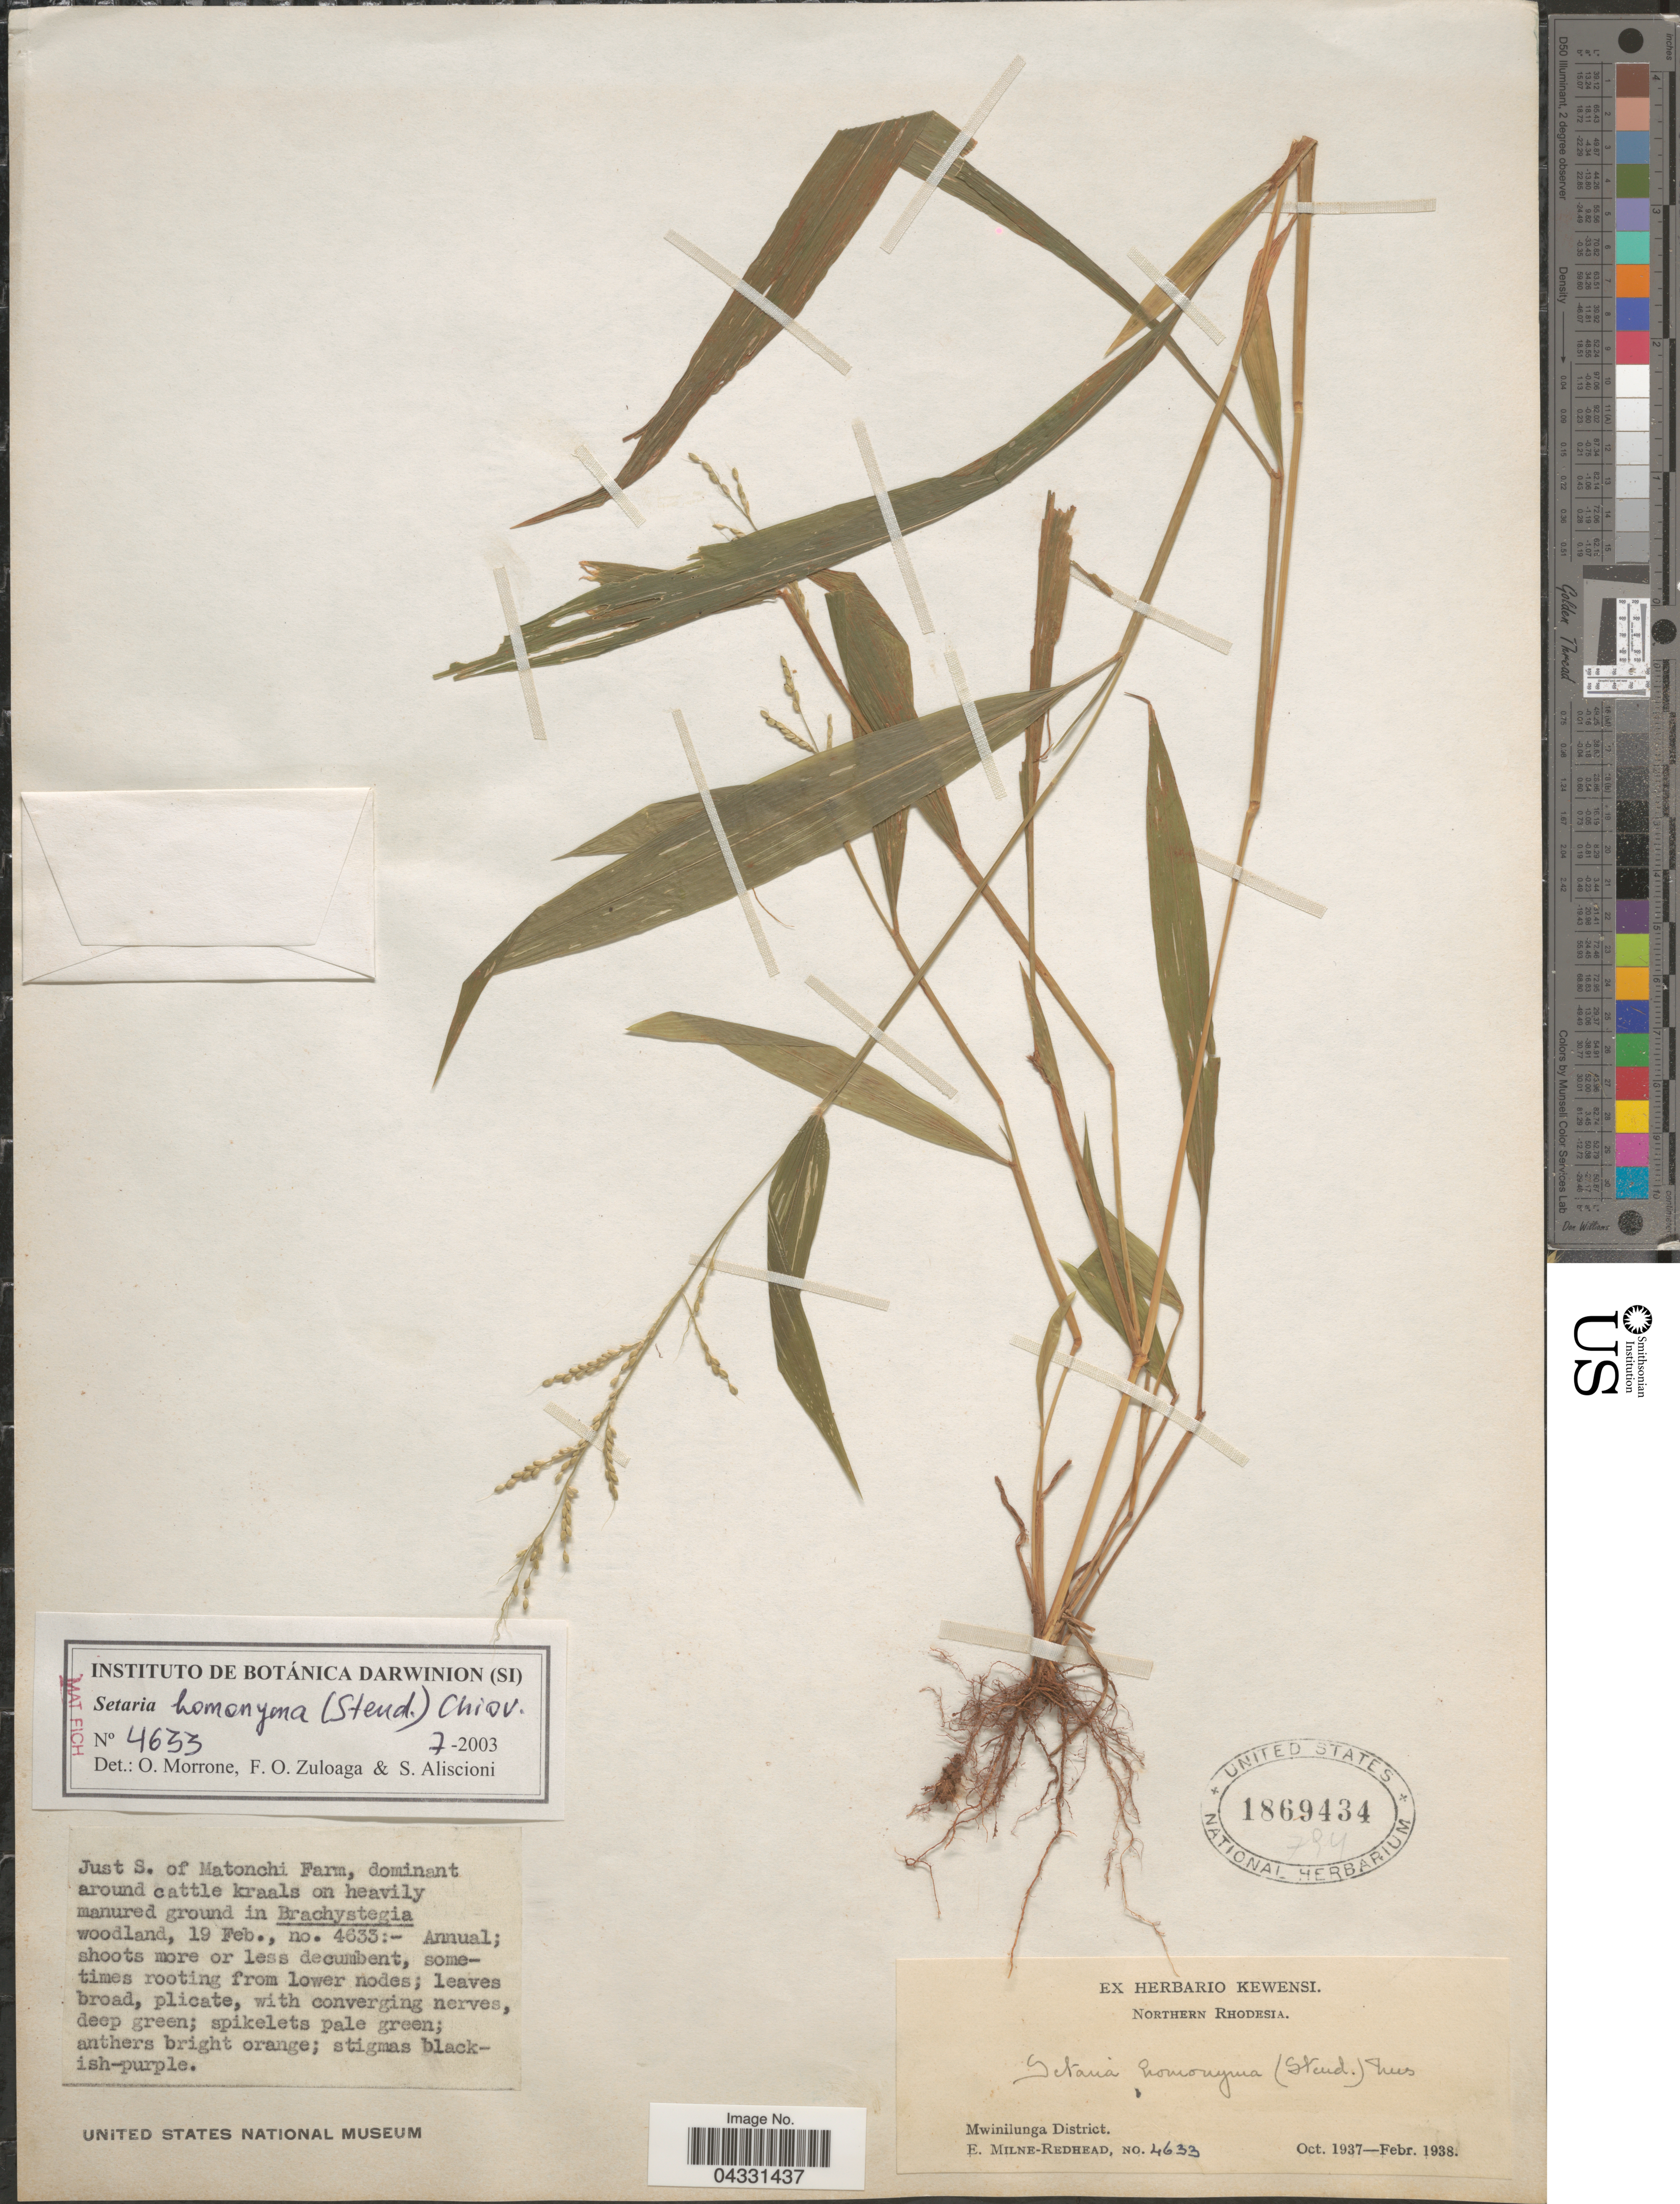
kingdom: Plantae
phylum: Tracheophyta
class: Liliopsida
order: Poales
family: Poaceae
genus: Setaria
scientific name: Setaria homonyma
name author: (Steud.) Chiov.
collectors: E. W. Milne-Redhead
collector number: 4633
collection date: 1938-02-19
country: Zambia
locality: Northern Rhodesia. Mwinilunga District. Just S. of Matonchi Farm.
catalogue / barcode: US 1869434